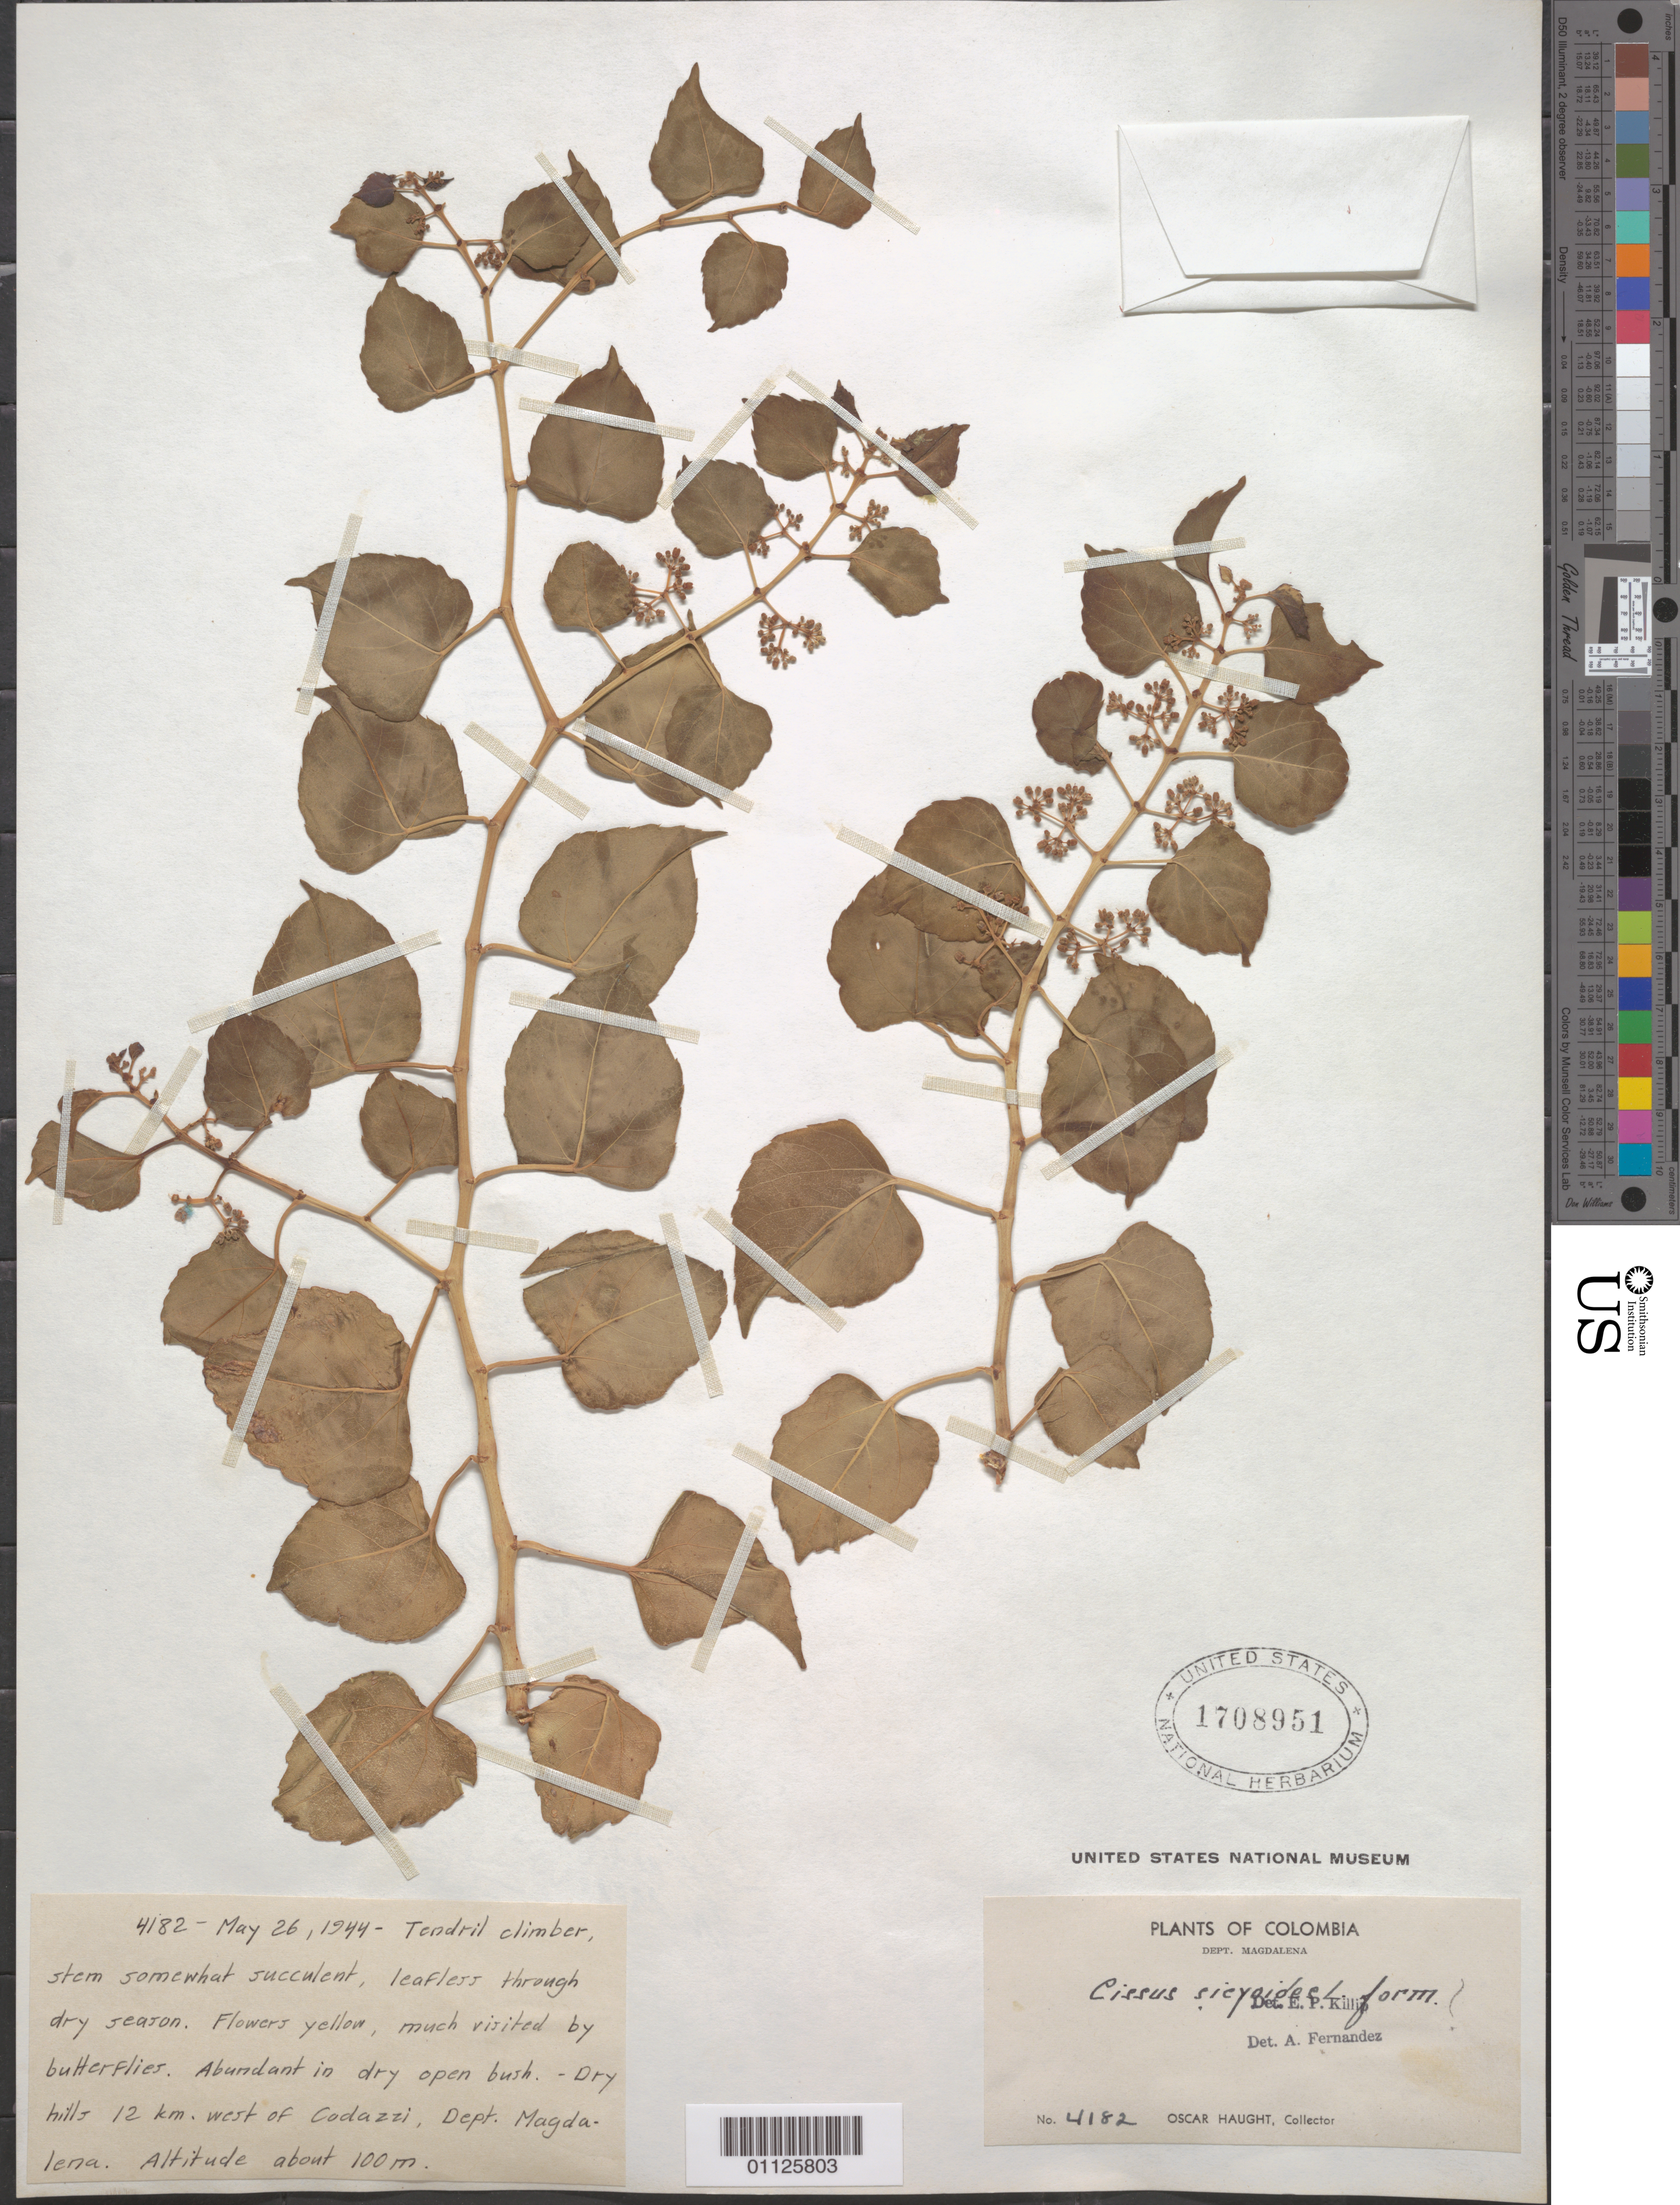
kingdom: Plantae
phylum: Tracheophyta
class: Magnoliopsida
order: Vitales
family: Vitaceae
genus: Cissus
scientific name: Cissus verticillata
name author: (L.) Nicolson & C.E. Jarvis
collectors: O. L. Haught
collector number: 4182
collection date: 1944-05-26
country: Colombia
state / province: Magdalena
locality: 12 km W of Codazzi.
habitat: Tendril climber. Abundant in dry open bush - dry hills.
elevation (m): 100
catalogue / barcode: US 1708951